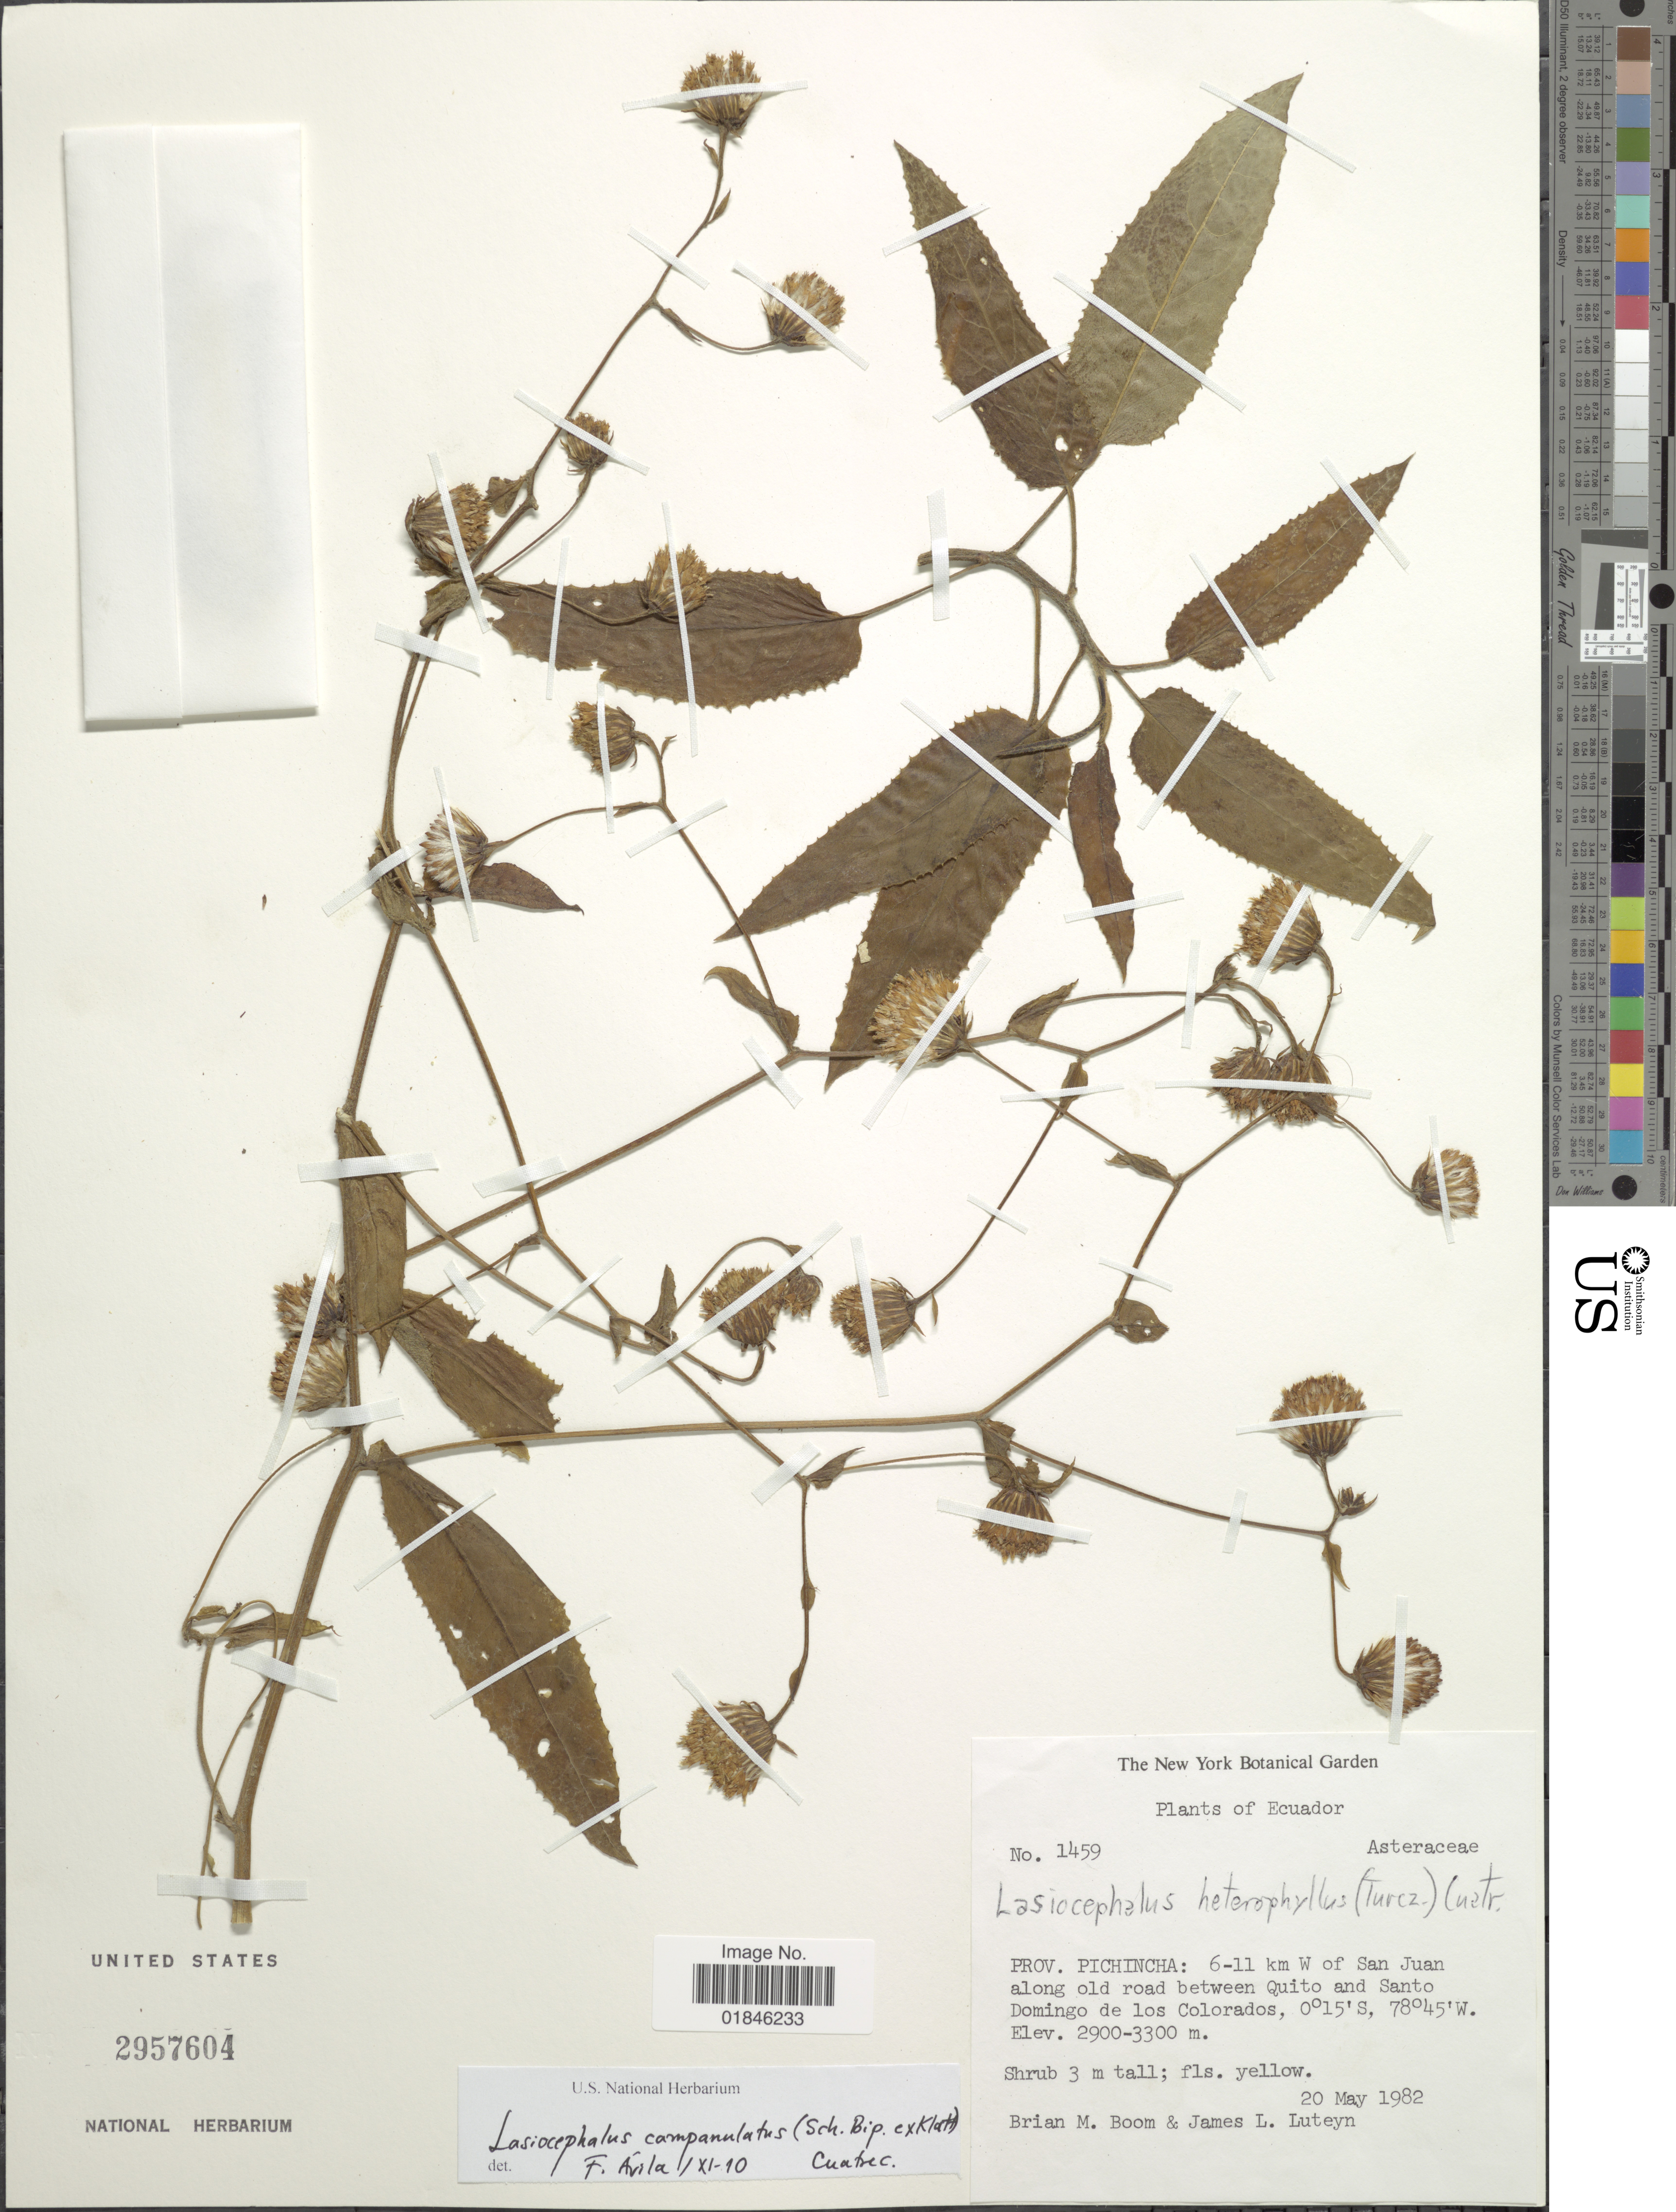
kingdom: Plantae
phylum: Tracheophyta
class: Magnoliopsida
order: Asterales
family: Asteraceae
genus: Senecio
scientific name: Senecio patens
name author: (Kunth) DC.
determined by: Salomon, Luciana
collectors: B. M. Boom & J. L. Luteyn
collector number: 1459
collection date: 1982-05-20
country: Ecuador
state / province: Pichincha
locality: Prov. Pichincha: 6-11 km W of San Juan along old road between Quito and Santo Domingo de los Colorados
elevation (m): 2900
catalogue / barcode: US 2957604